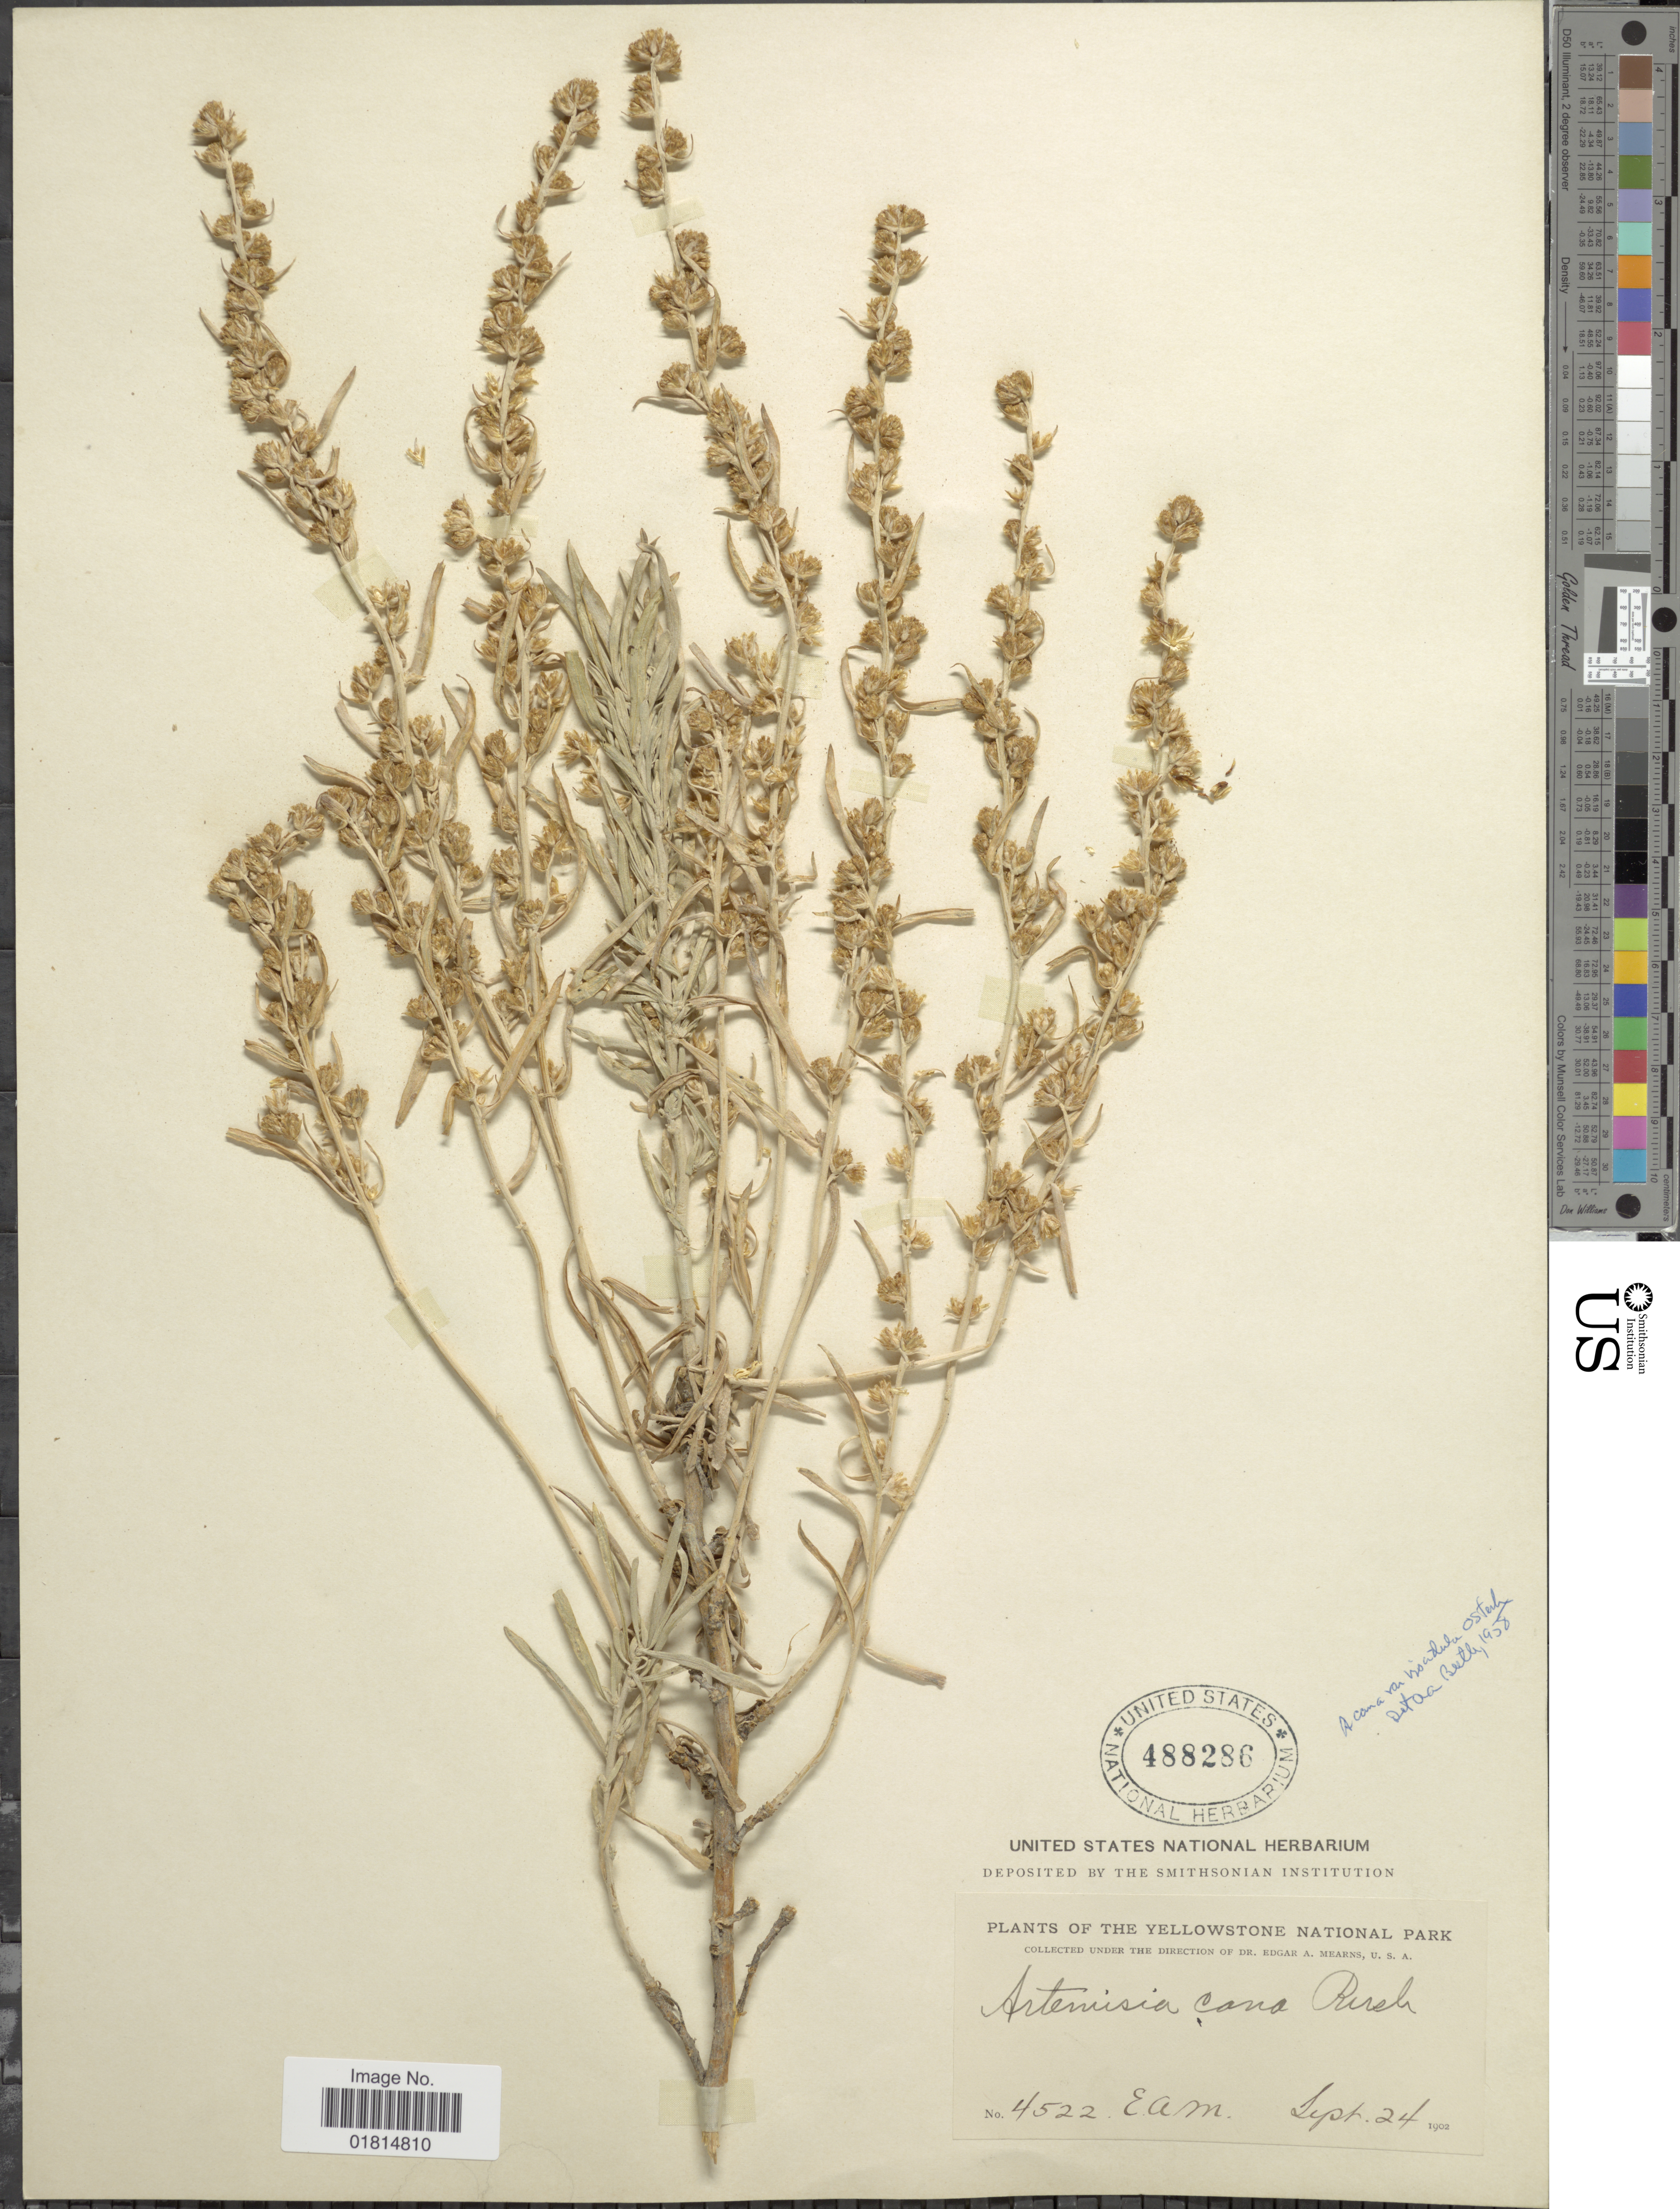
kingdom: Plantae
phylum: Tracheophyta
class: Magnoliopsida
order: Asterales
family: Asteraceae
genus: Artemisia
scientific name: Artemisia cana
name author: Pursh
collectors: E. A. Mearns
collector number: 4522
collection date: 1902-09-24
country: United States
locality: Yellowstone National Park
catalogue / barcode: US 488286